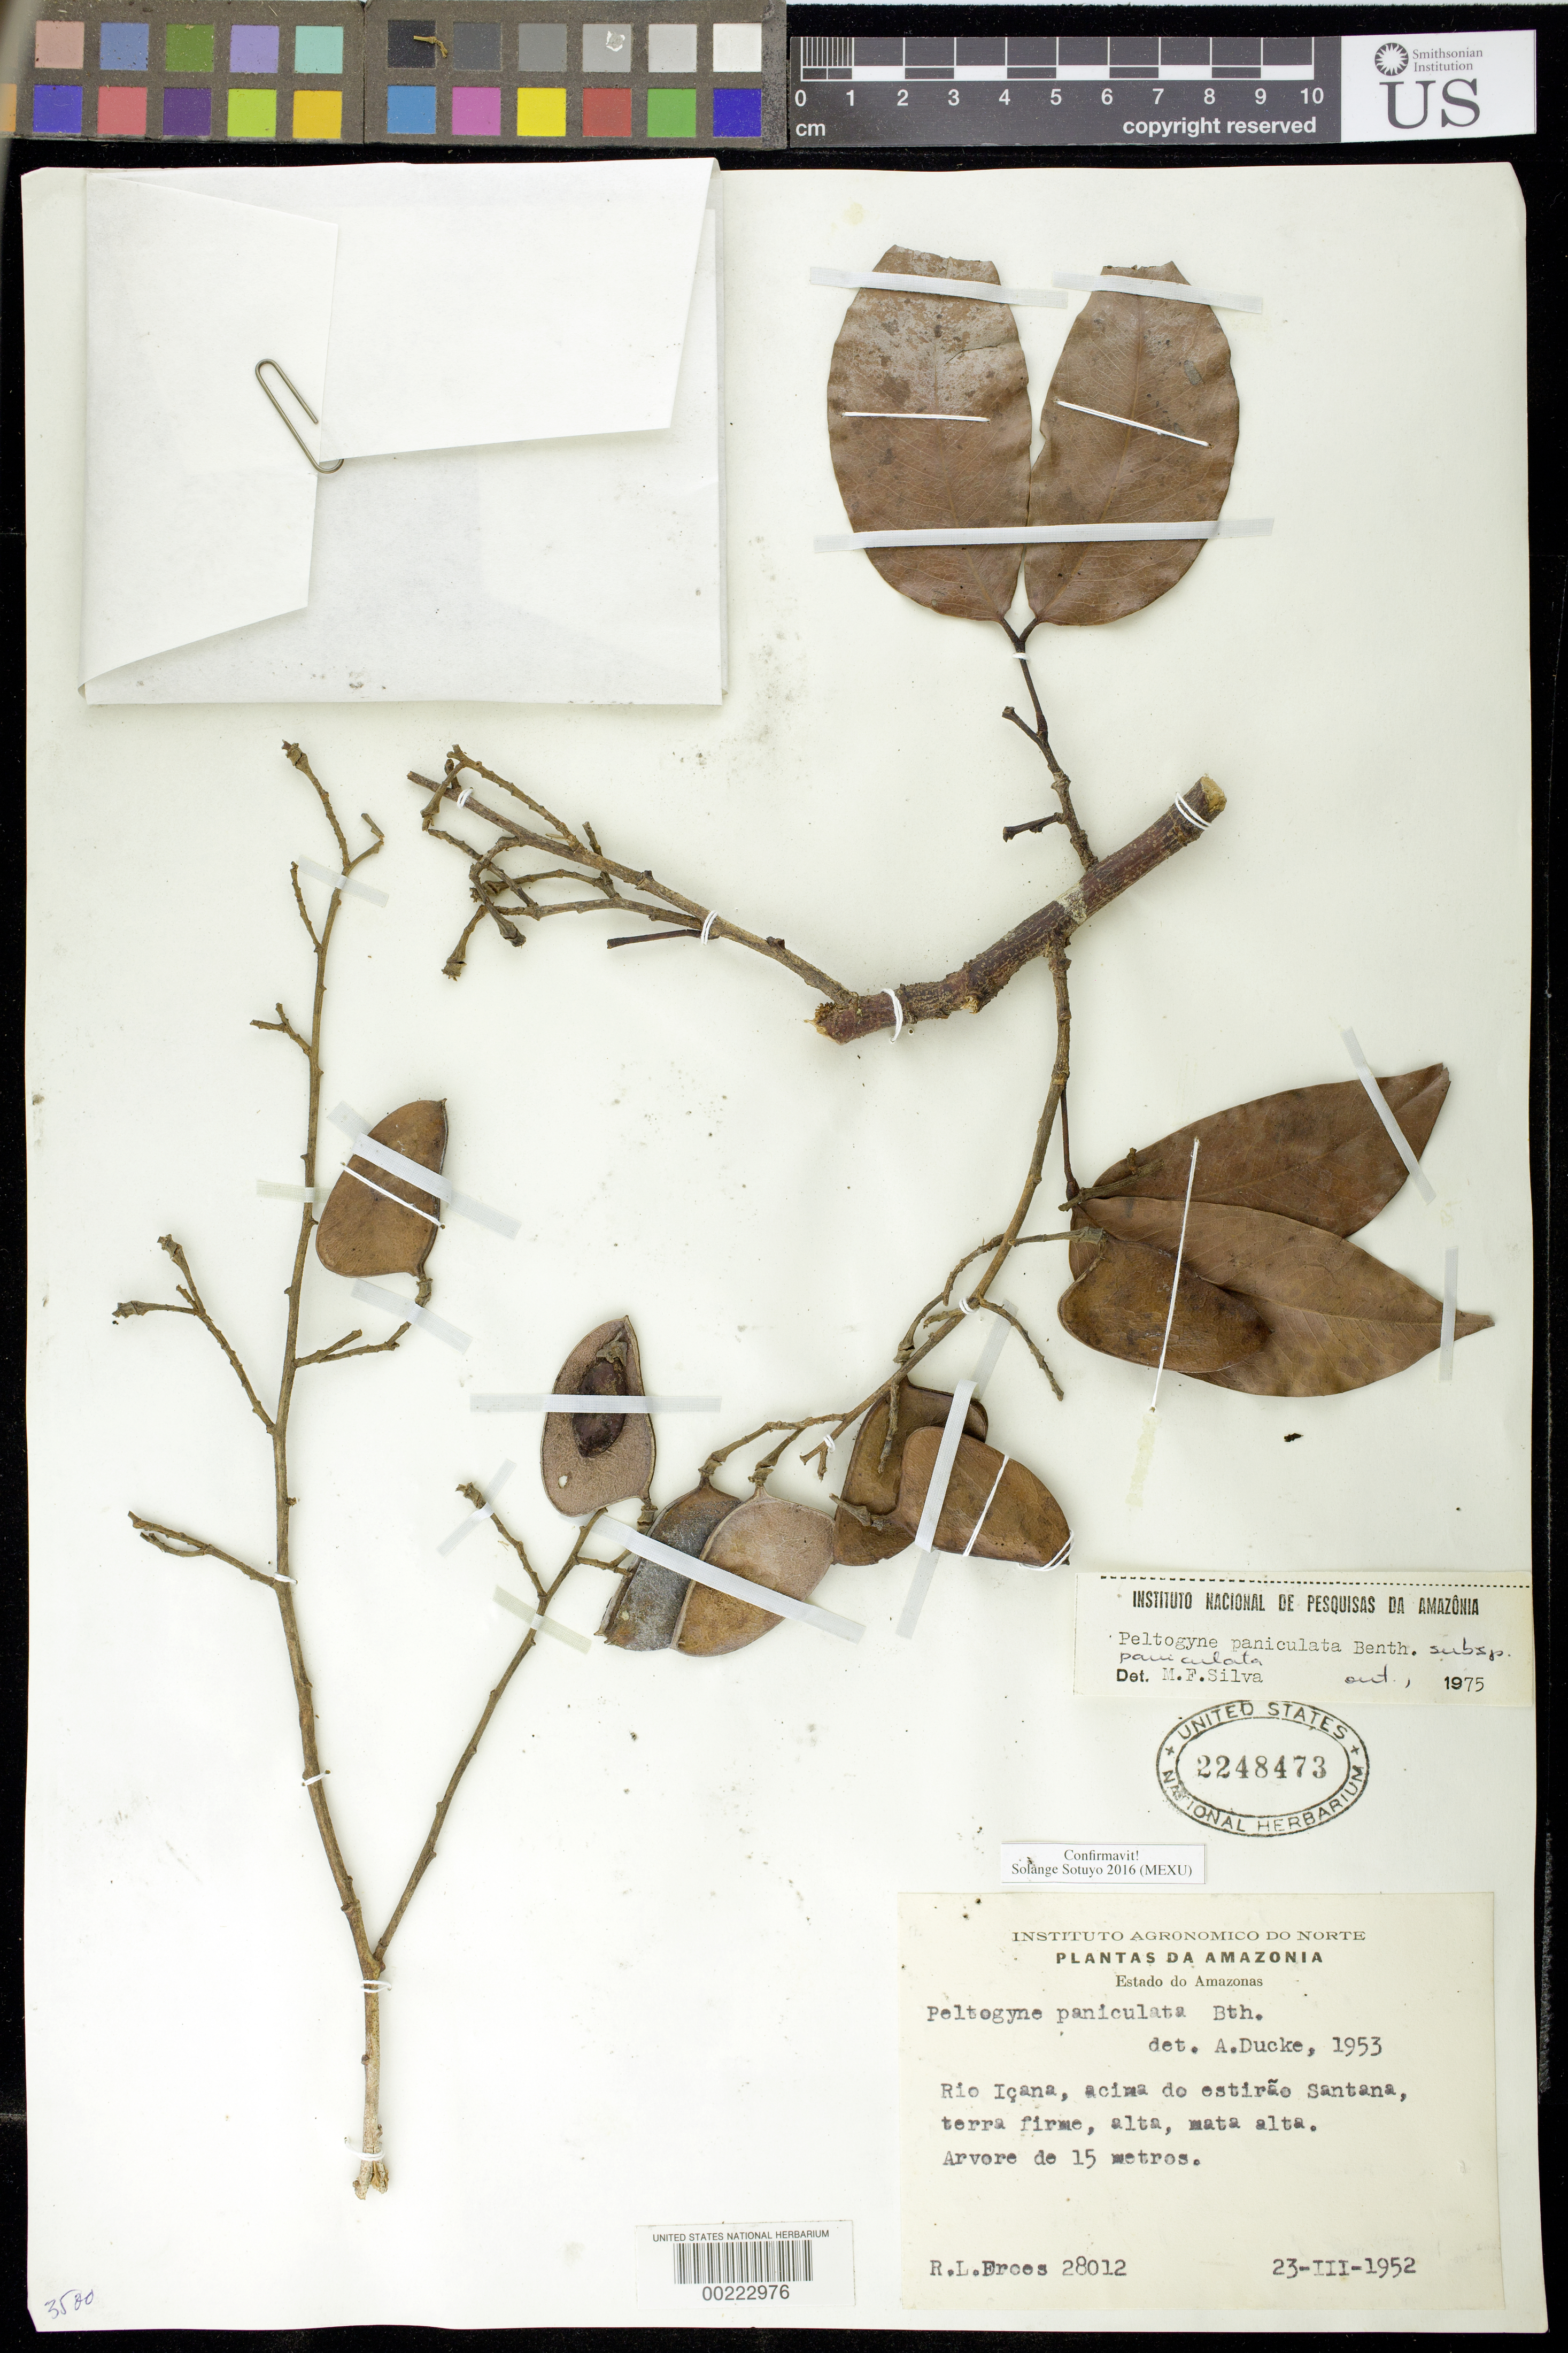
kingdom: Plantae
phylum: Tracheophyta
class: Magnoliopsida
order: Fabales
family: Fabaceae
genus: Peltogyne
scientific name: Peltogyne paniculata subsp. paniculata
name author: Benth.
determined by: Sotuyo, Solange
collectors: R. L. Fróes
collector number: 28012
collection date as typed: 23 Mar 1952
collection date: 1952-03-23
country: Brazil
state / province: Amazonas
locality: Rio icana, above santana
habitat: Terra firme, tall forest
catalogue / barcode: US 2248473